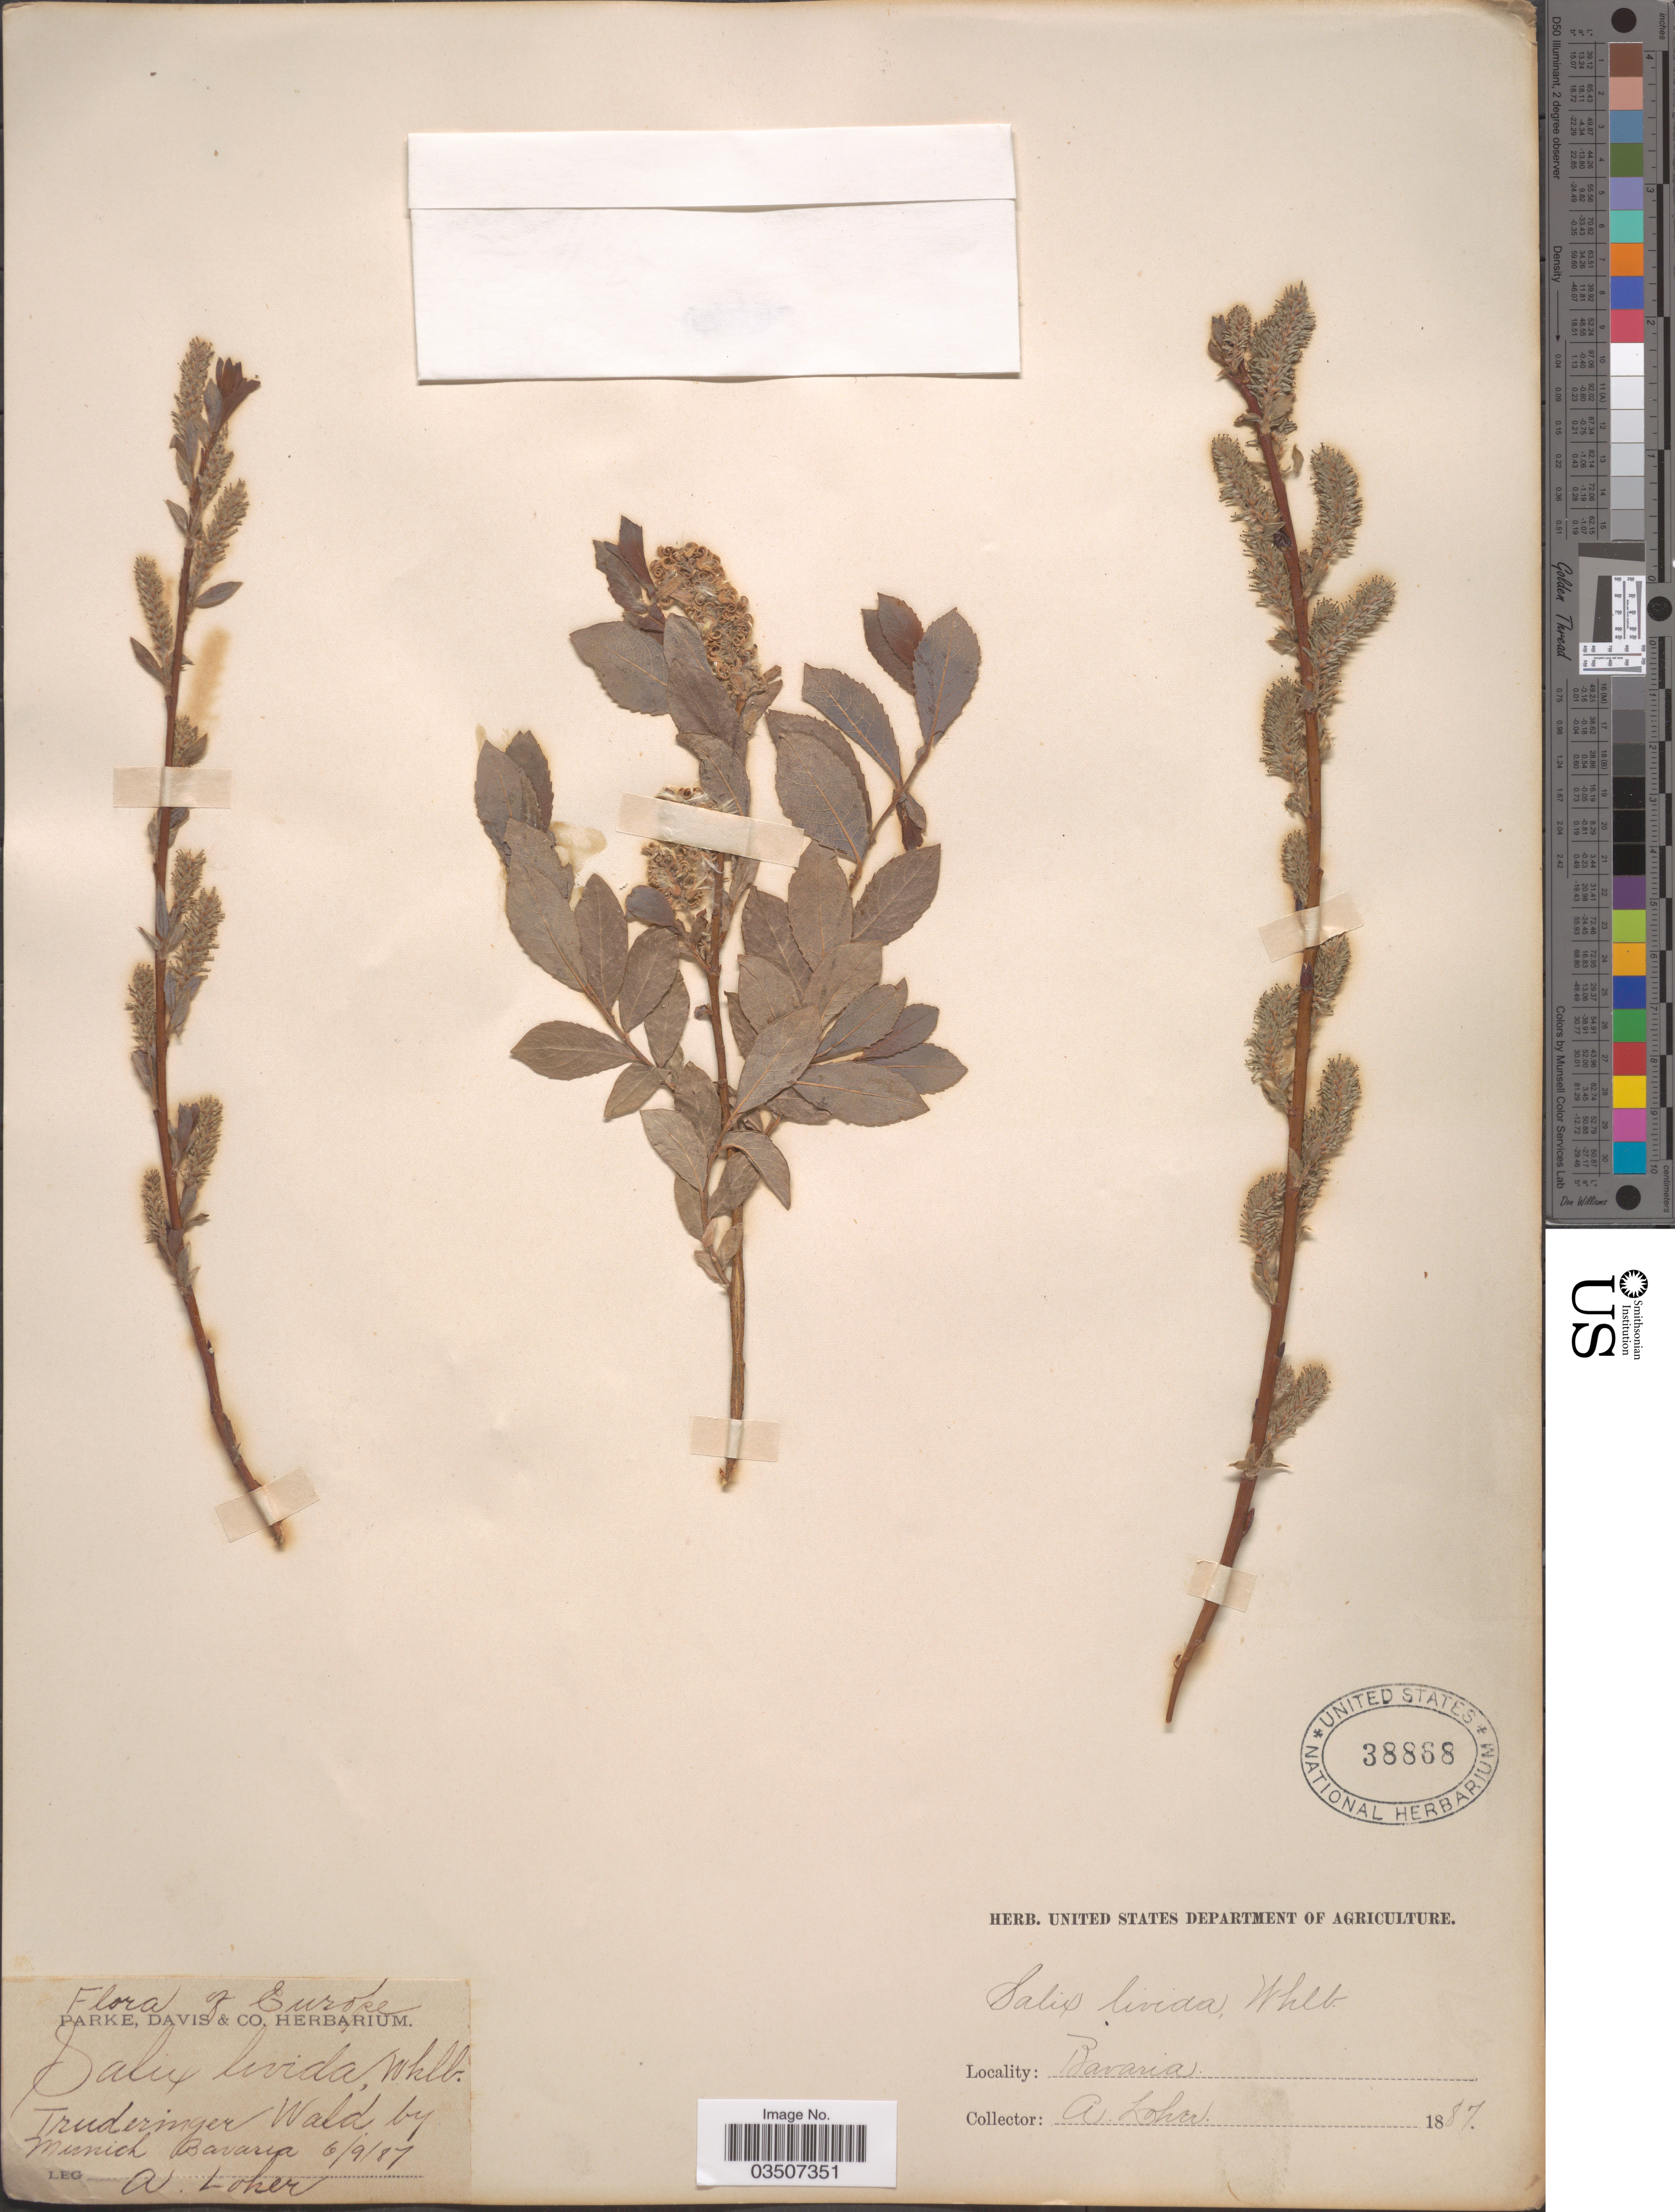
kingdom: Plantae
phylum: Tracheophyta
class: Magnoliopsida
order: Malpighiales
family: Salicaceae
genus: Salix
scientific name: Salix starkeana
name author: Willd.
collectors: A. Loher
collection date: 1887-09-06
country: Germany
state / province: Bayern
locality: Truderinger Wald by Munich Bavaria.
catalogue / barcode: US 38868